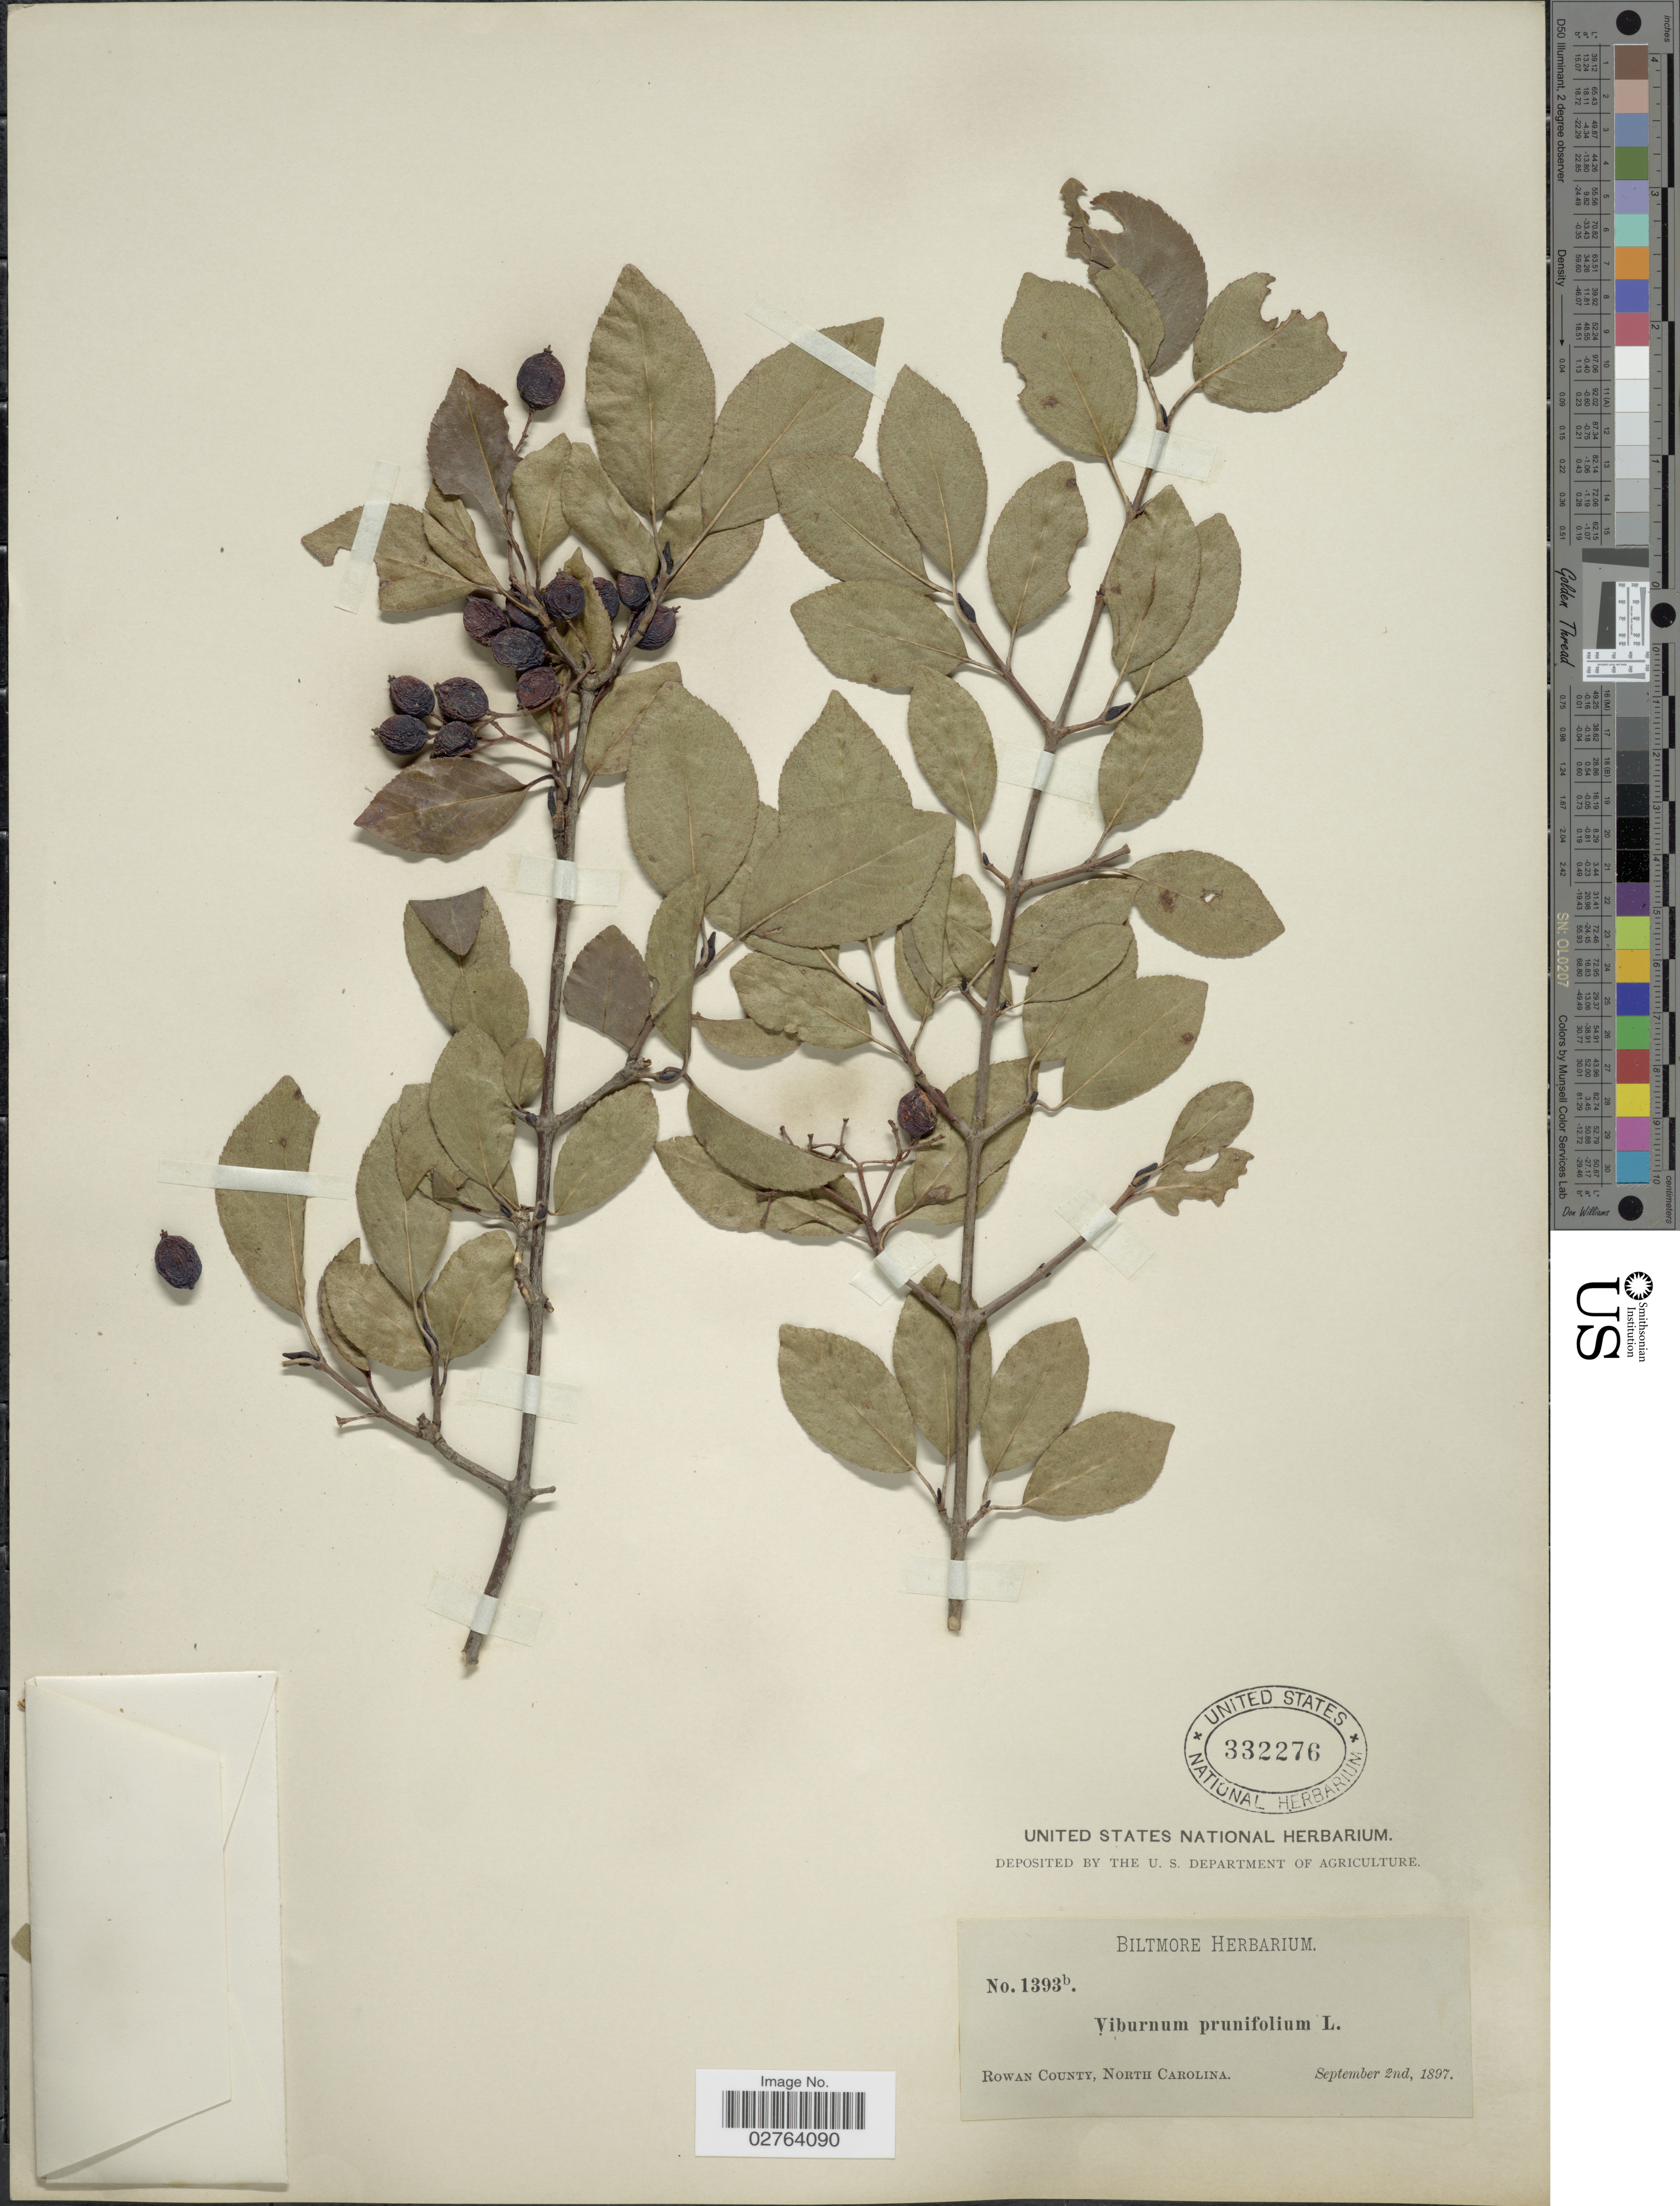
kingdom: Plantae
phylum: Tracheophyta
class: Magnoliopsida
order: Dipsacales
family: Viburnaceae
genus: Viburnum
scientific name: Viburnum prunifolium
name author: L.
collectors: ex herb. Biltmore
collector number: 1393b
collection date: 1897-09-02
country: United States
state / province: North Carolina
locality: Rowan County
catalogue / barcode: US 332276